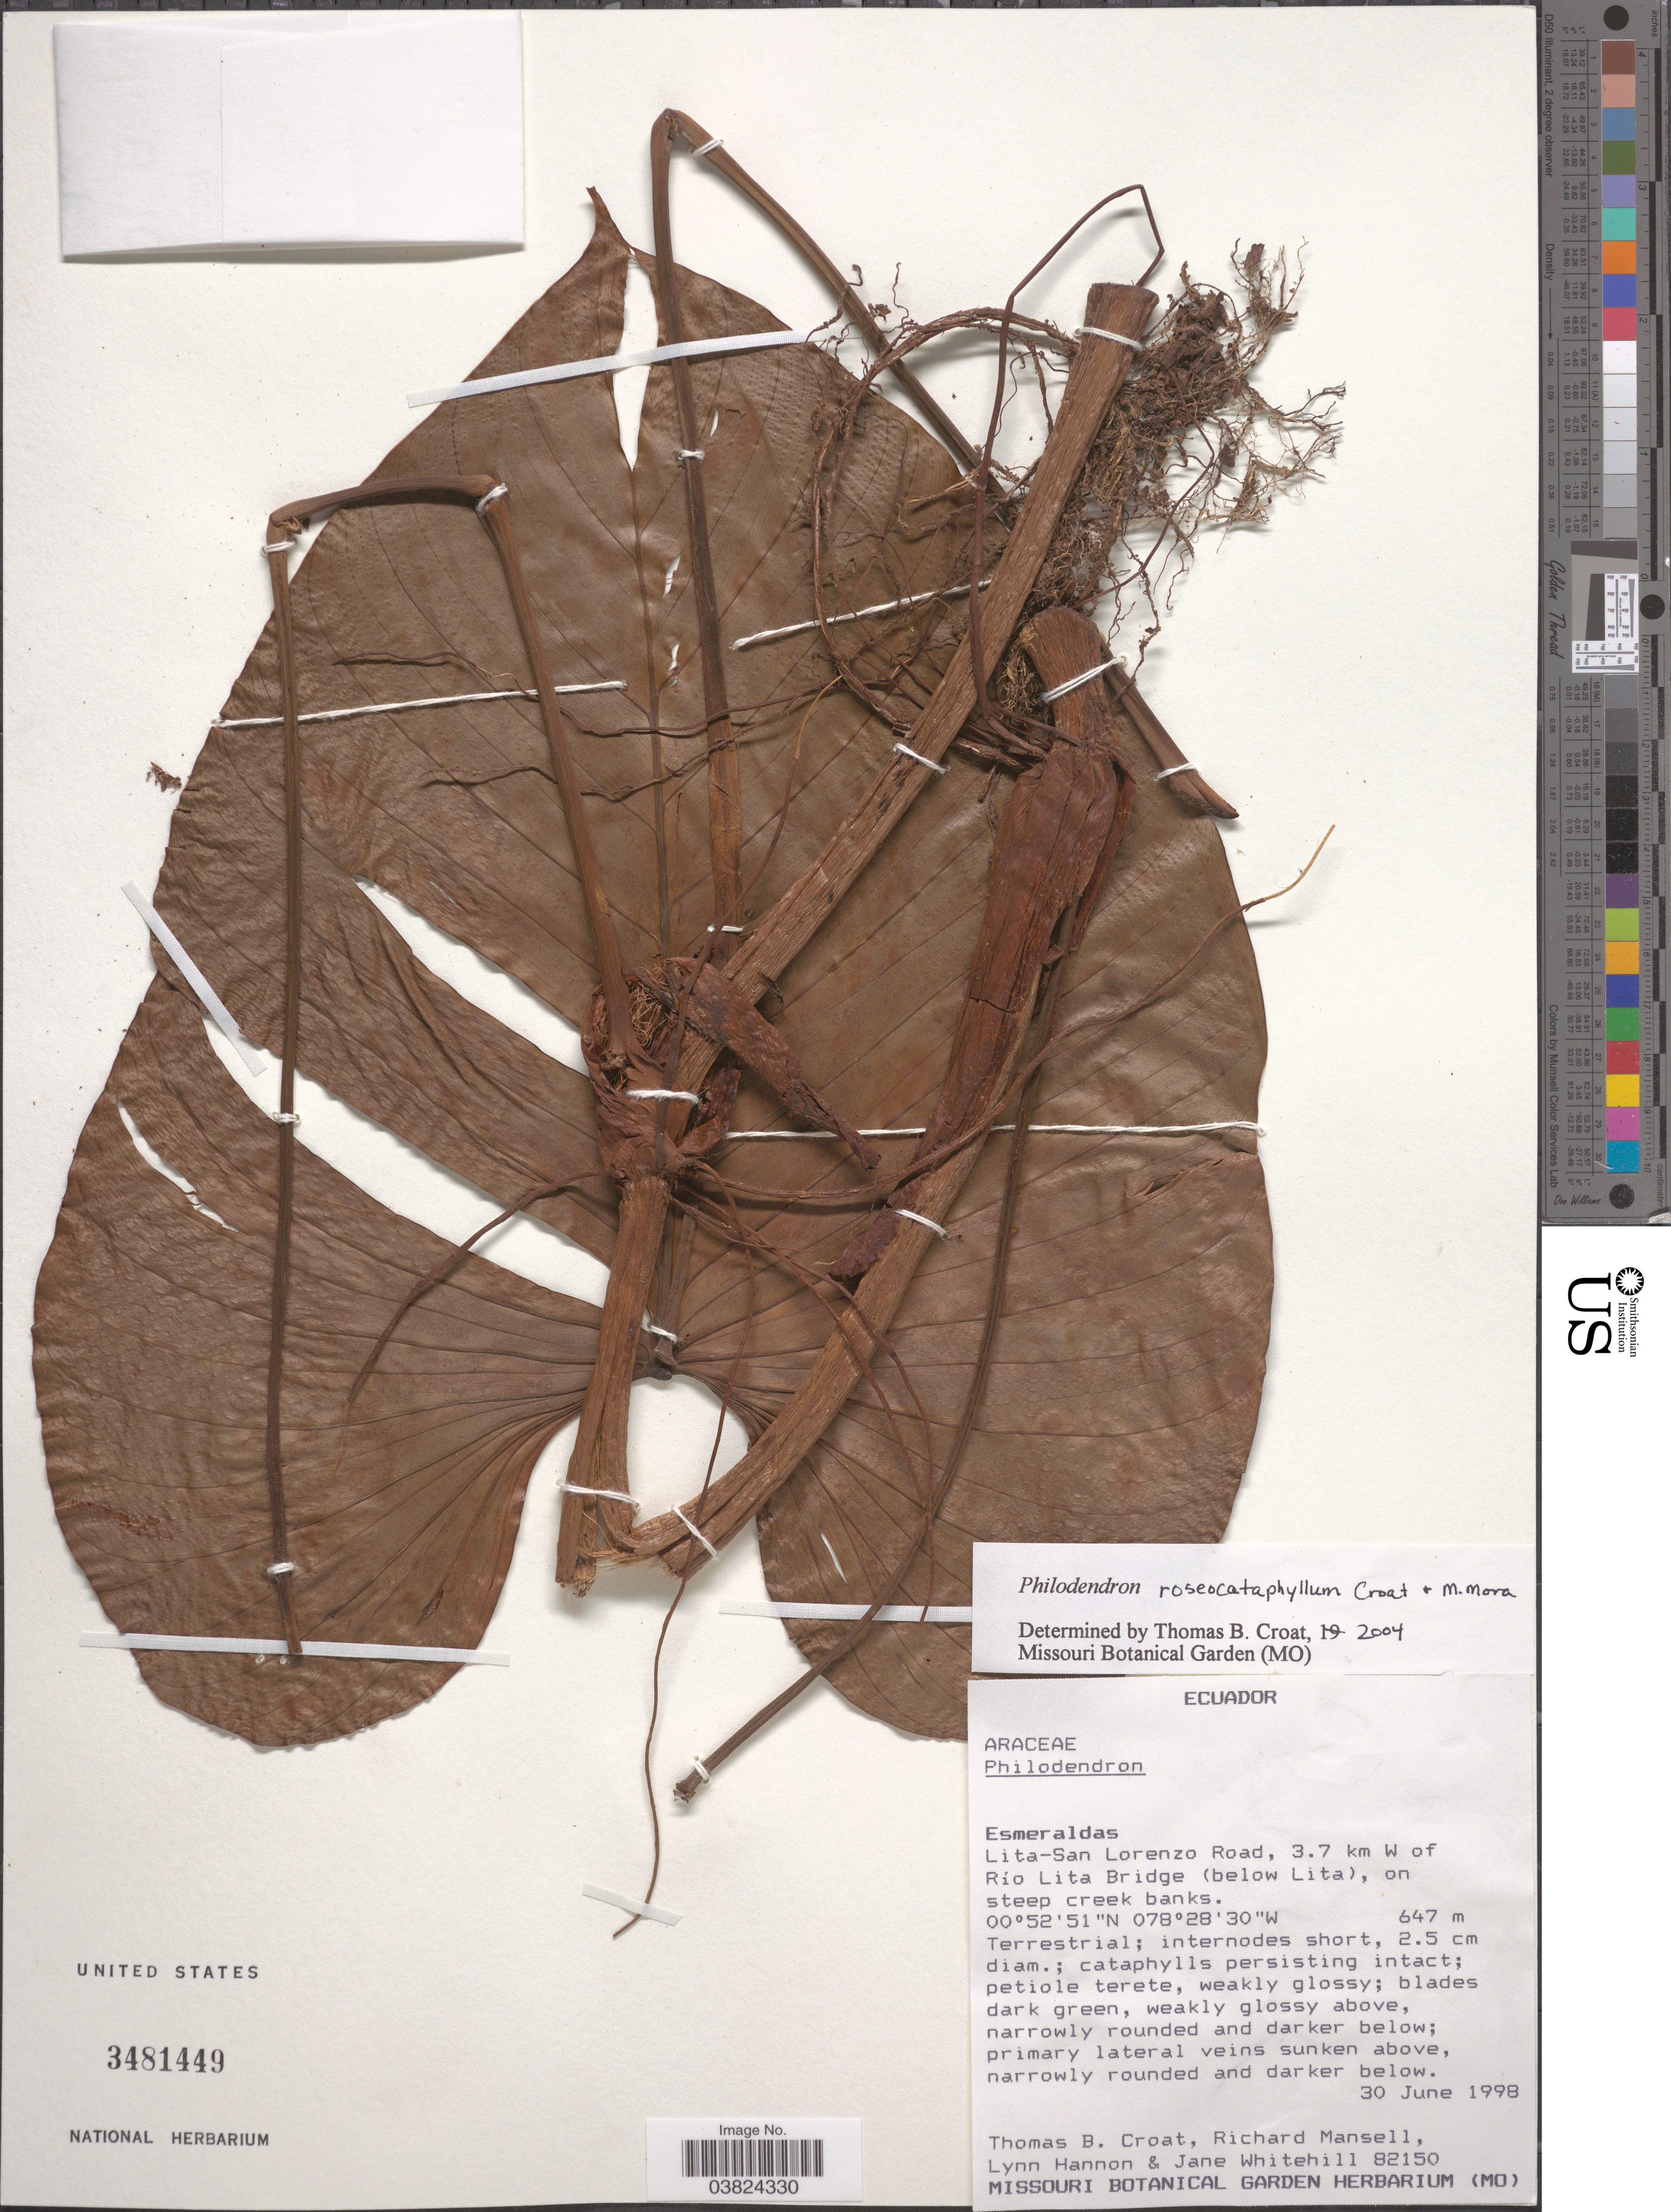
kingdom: Plantae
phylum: Tracheophyta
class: Liliopsida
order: Alismatales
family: Araceae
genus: Philodendron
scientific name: Philodendron roseocataphyllum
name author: Croat & M.M. Mora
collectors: T. B. Croat, R. Mansell, L. Hannon & J. Whitehill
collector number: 82150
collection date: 1998-06-30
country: Ecuador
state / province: Esmeraldas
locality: Lita-San Lorenzo Road, 3.7 km W of Río Lita Bridge (below Lita).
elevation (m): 647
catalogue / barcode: US 3481449